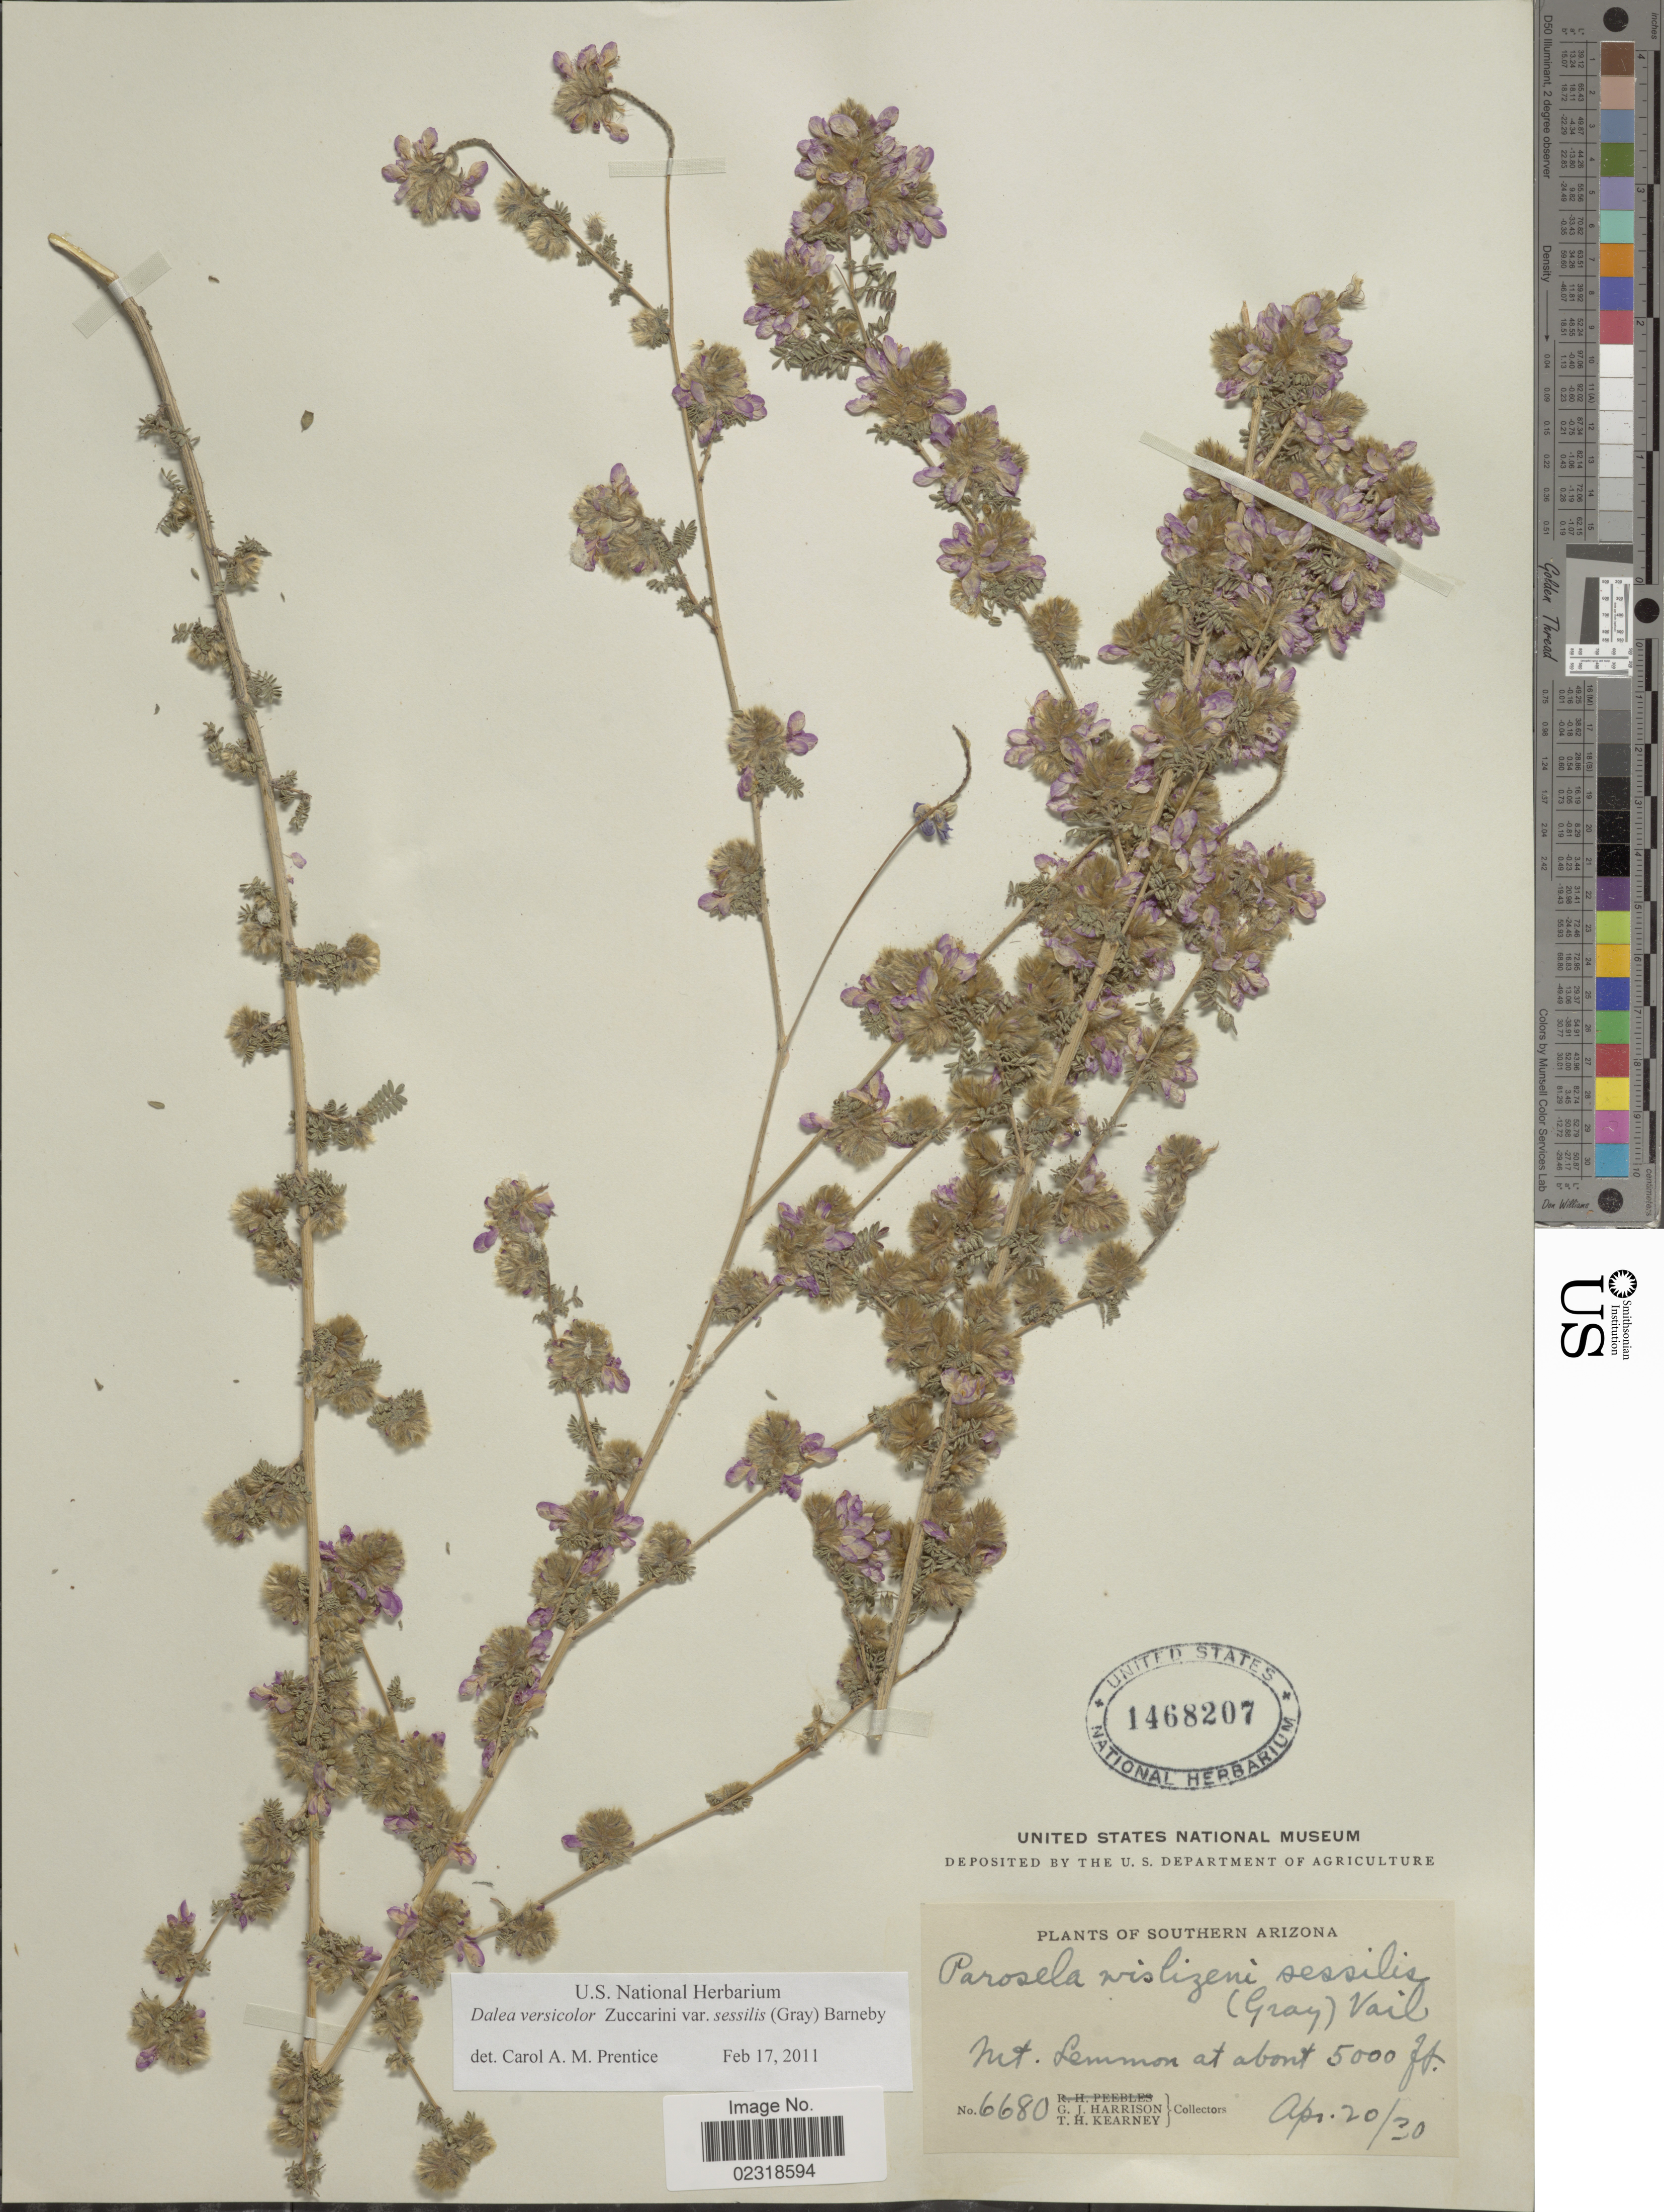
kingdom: Plantae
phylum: Tracheophyta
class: Magnoliopsida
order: Fabales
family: Fabaceae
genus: Dalea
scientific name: Dalea versicolor var. sessilis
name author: Zucc.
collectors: G. J. Harrison & T. H. Kearney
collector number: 6680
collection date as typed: Transcribed d/m/y: 20/4/30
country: United States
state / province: Arizona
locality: Southern Arizona, Mt. Lemmon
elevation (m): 1524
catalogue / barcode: US 1468207